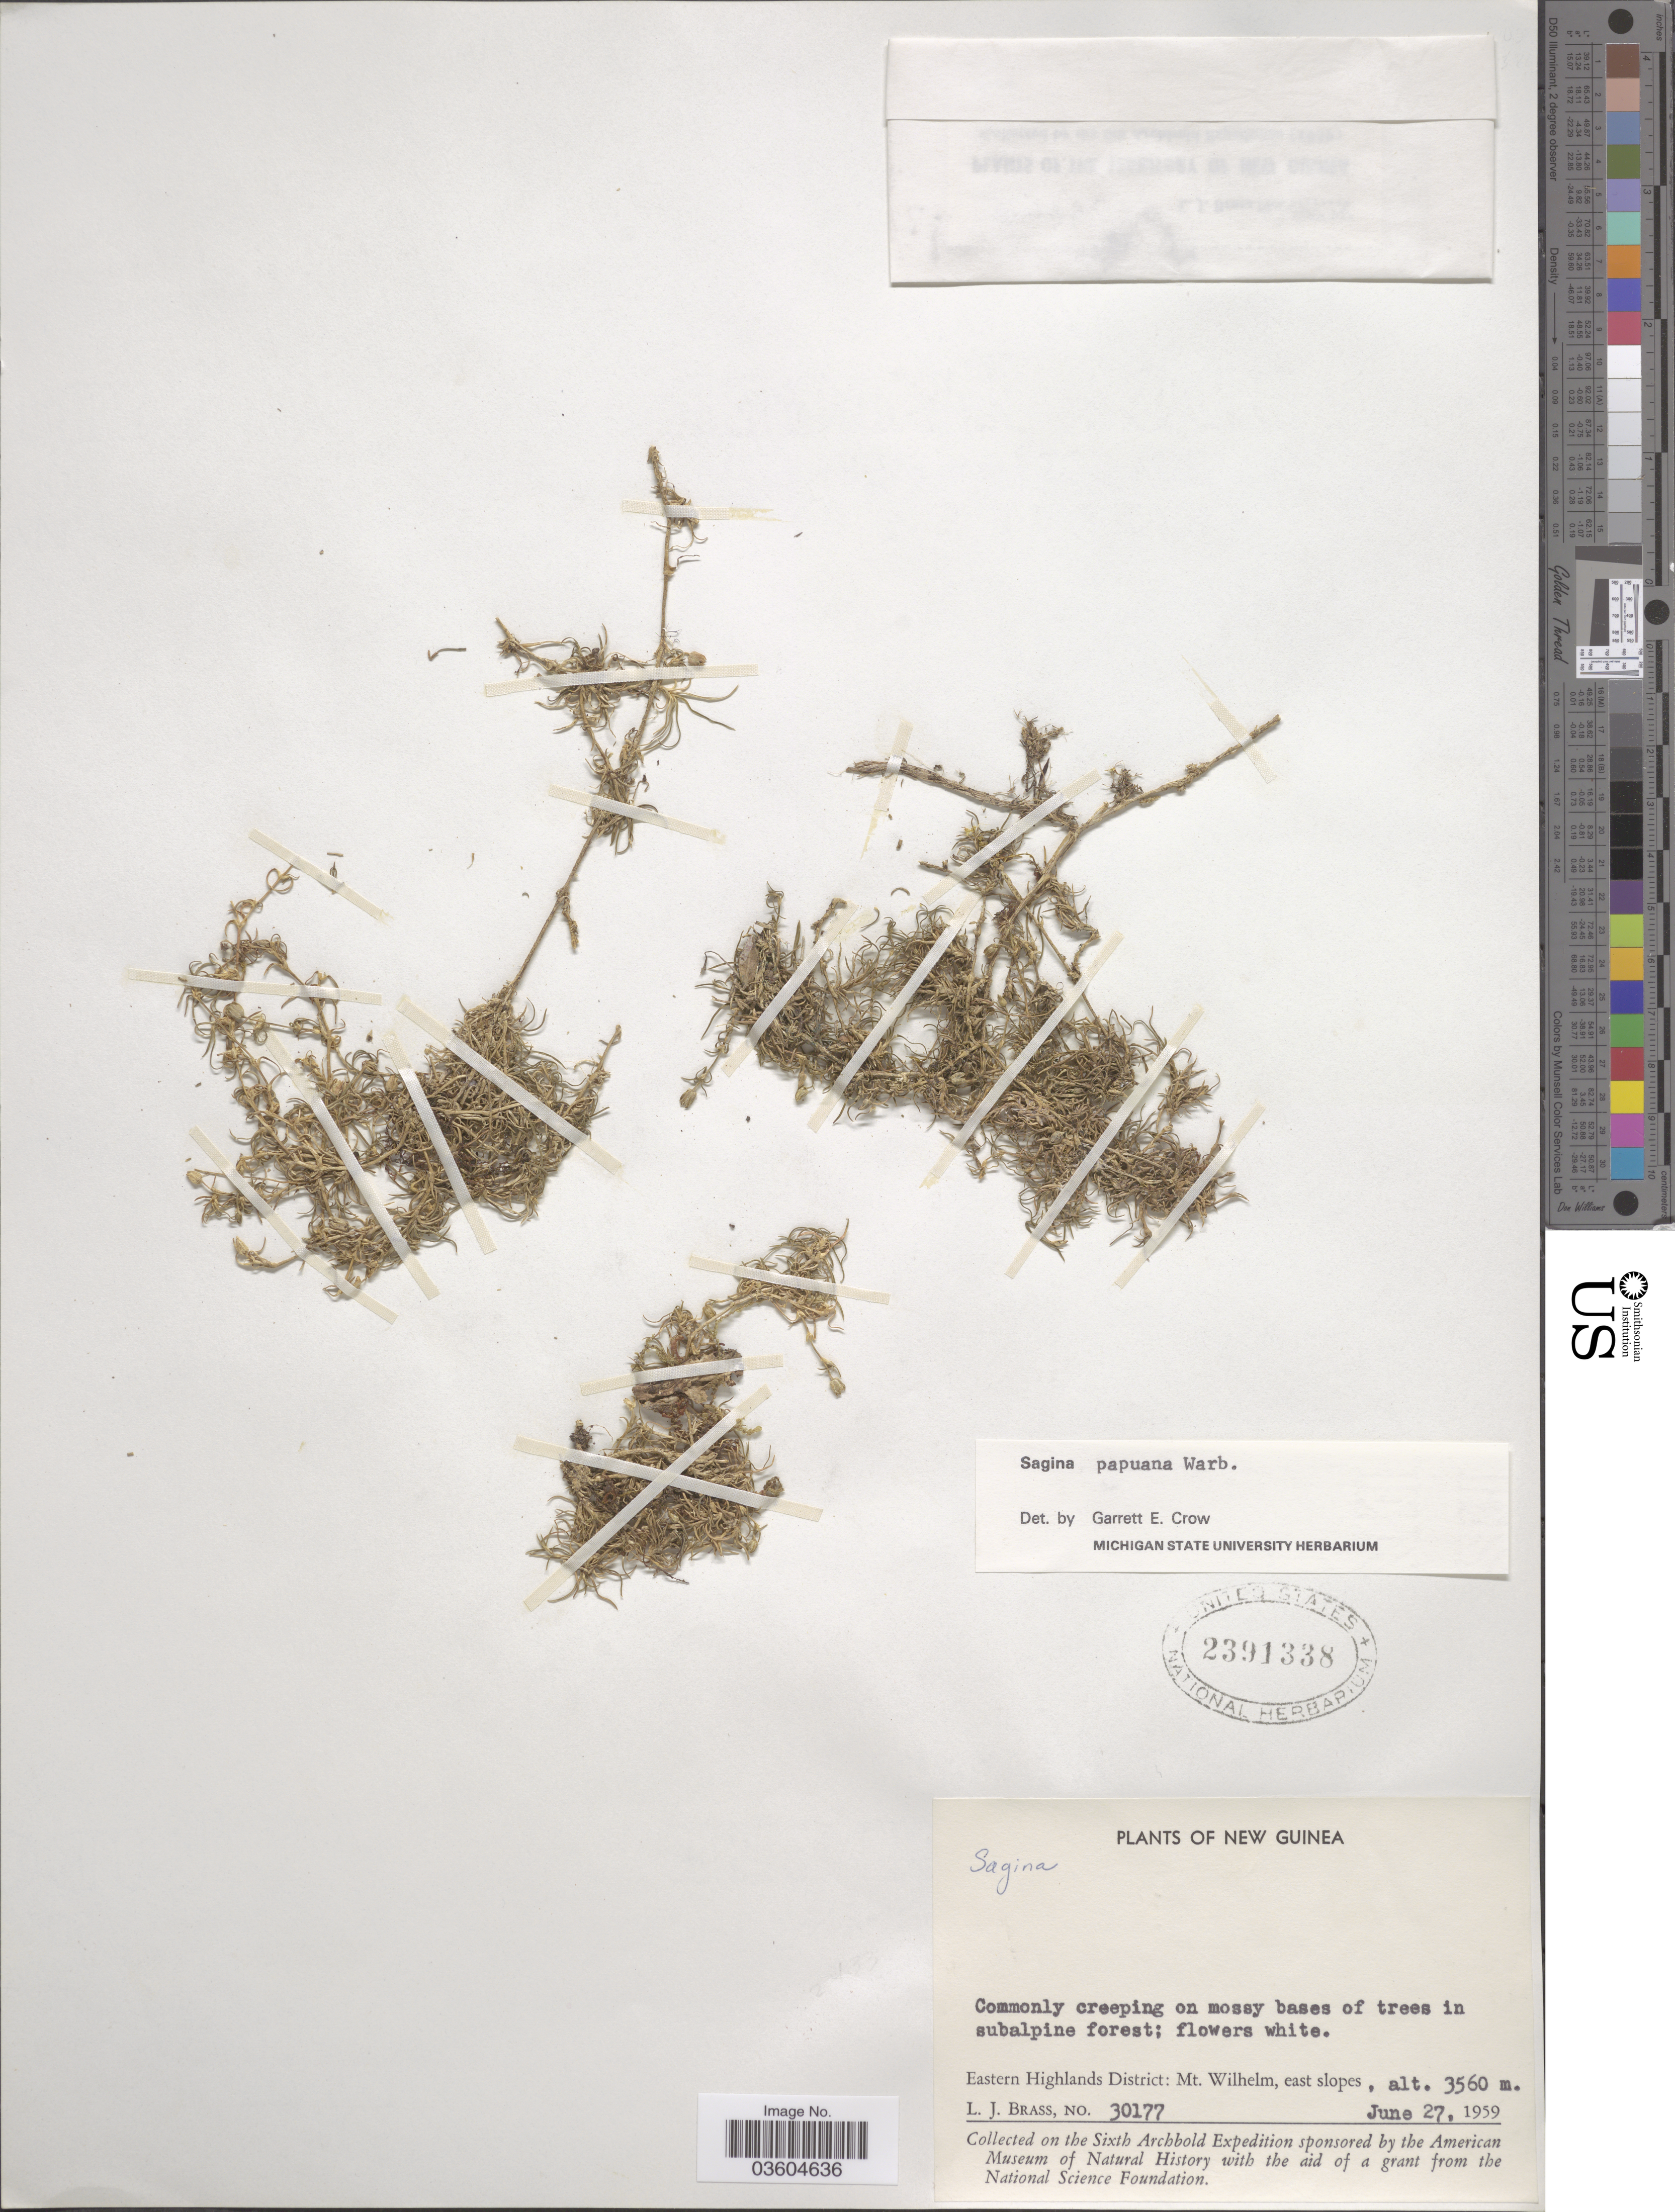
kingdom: Plantae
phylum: Tracheophyta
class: Magnoliopsida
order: Caryophyllales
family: Caryophyllaceae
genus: Sagina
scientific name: Sagina papuana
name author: Warb.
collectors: L. J. Brass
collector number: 30177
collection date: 1959-06-27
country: Papua New Guinea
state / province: Eastern Highlands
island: New Guinea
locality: New Guinea. Eastern Highlands District: Mt. Wilhelm, east slopes.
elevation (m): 3560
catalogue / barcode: US 2391338